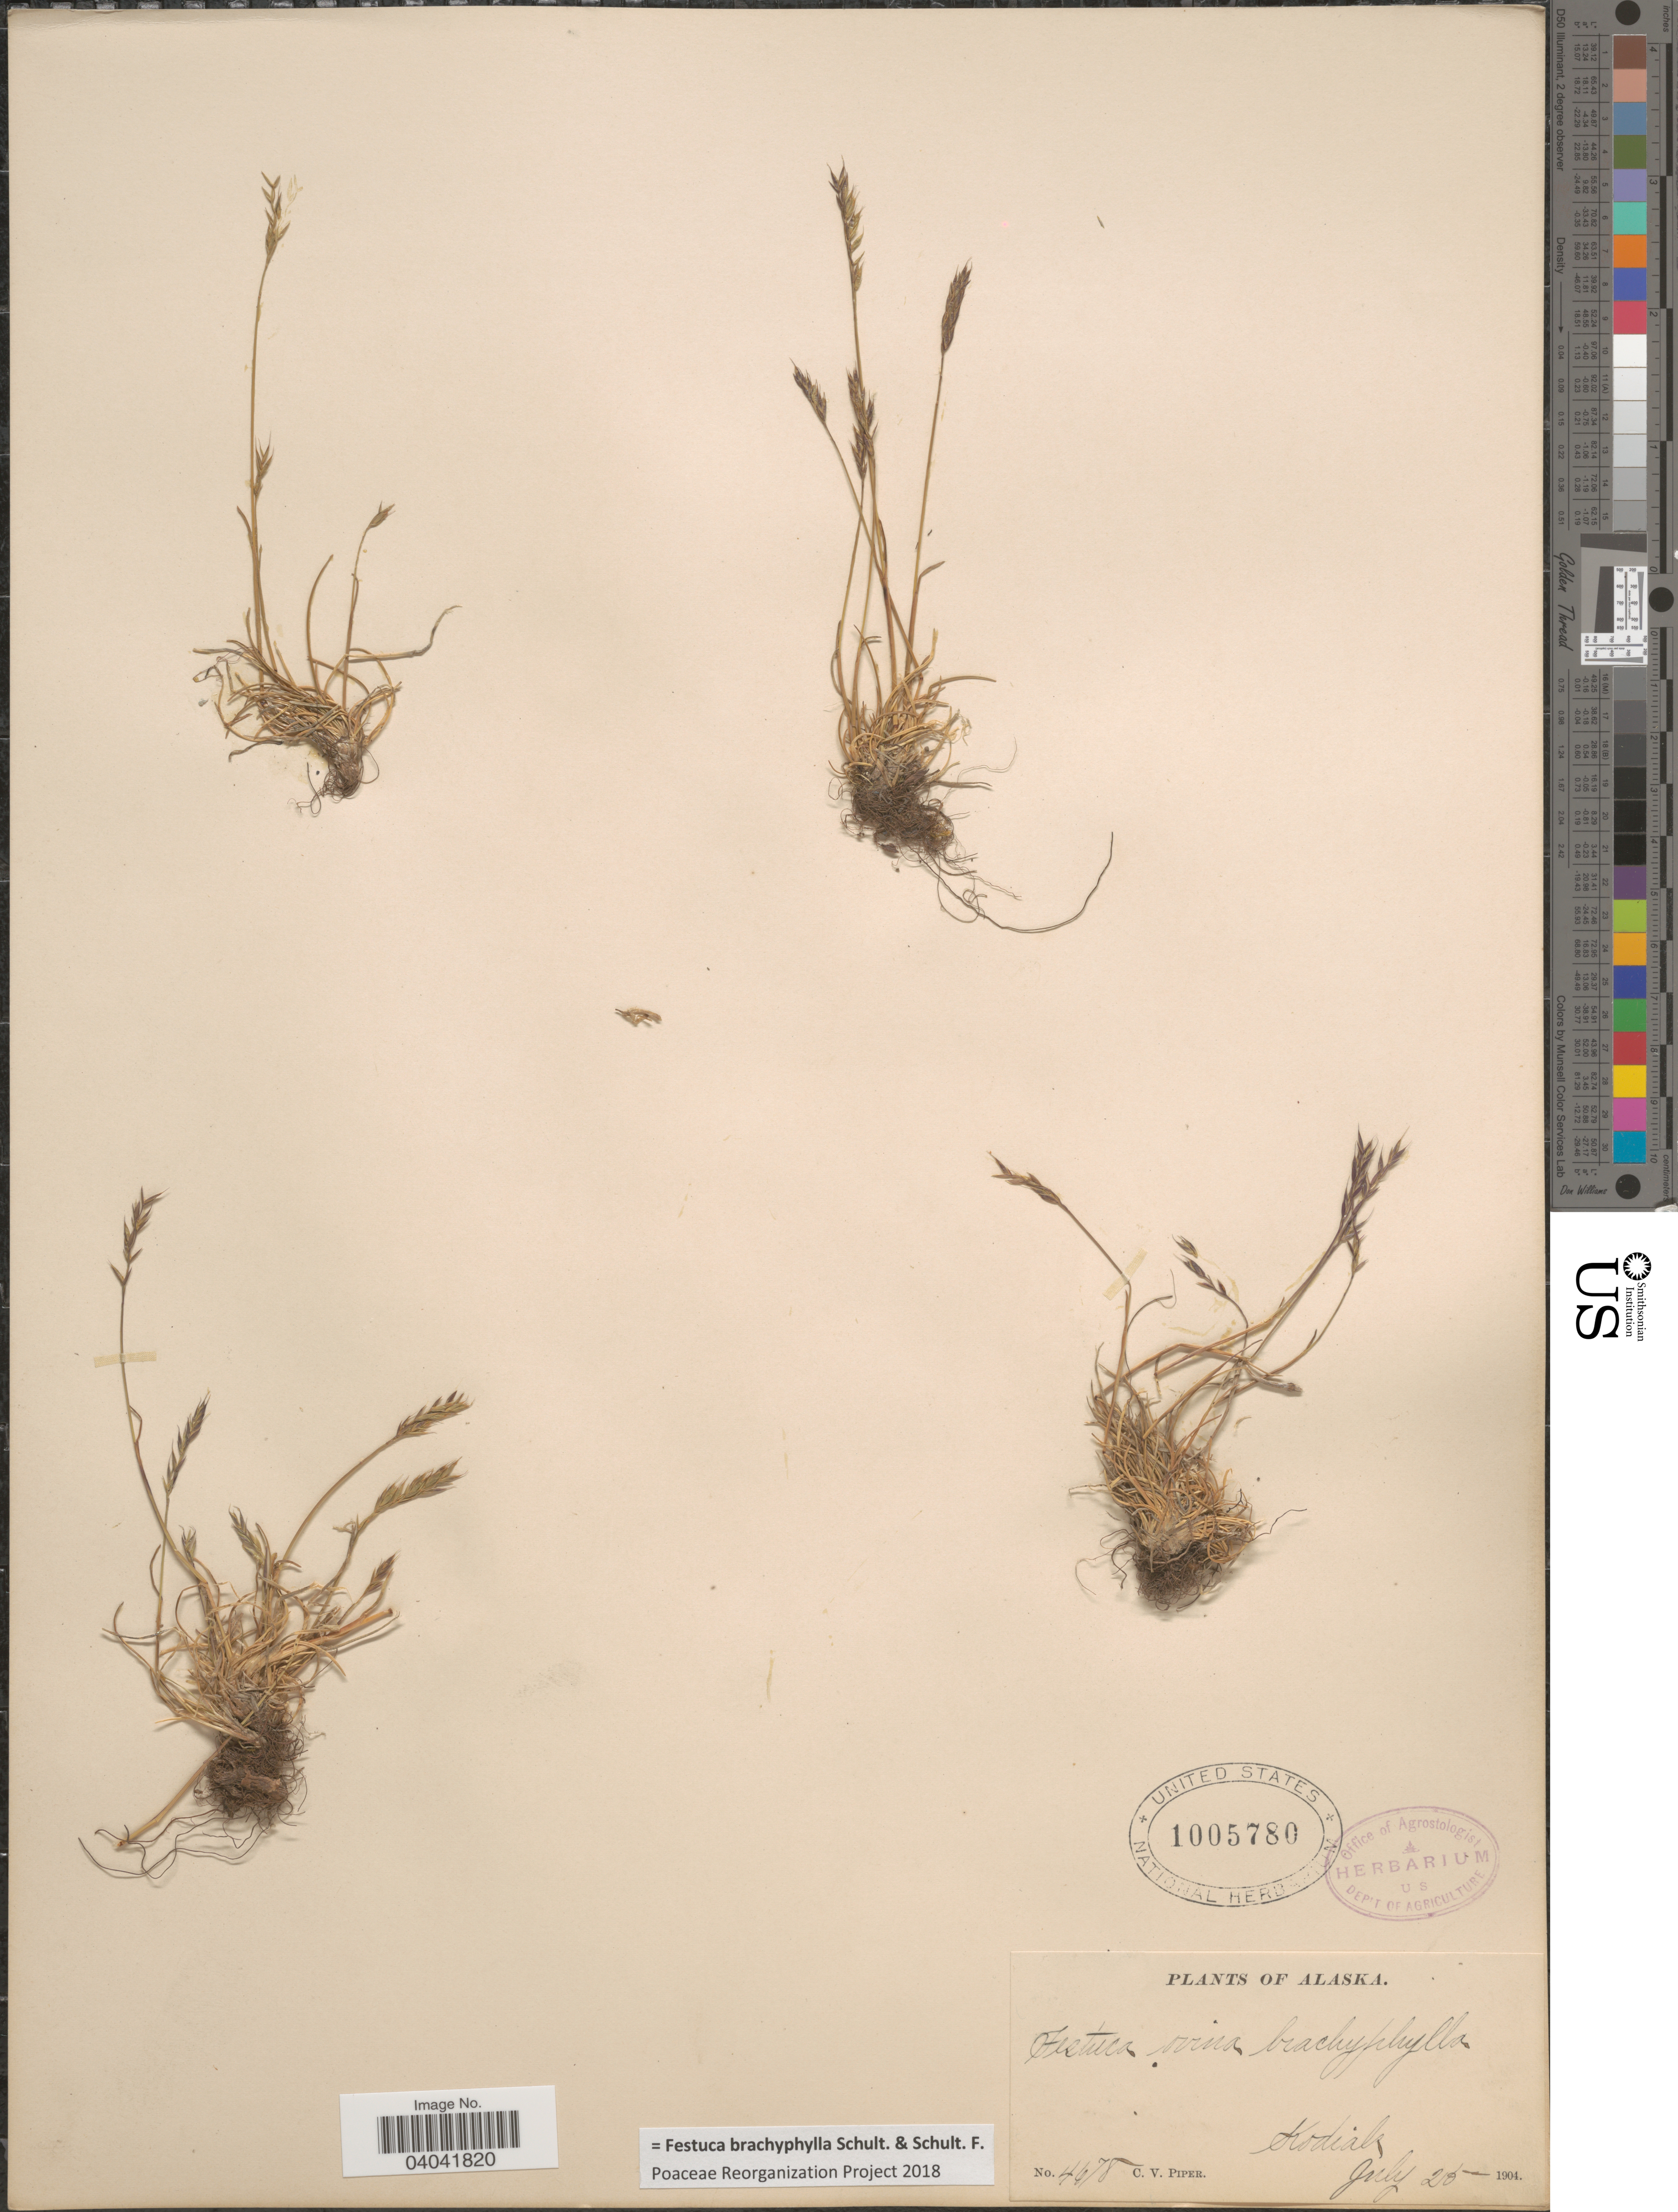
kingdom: Plantae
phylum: Tracheophyta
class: Liliopsida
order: Poales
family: Poaceae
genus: Festuca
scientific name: Festuca brachyphylla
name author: Schult. & Schult. f.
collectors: C. V. Piper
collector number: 4678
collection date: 1904-07-25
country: United States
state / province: Alaska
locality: Kodiak.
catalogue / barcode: US 1005780